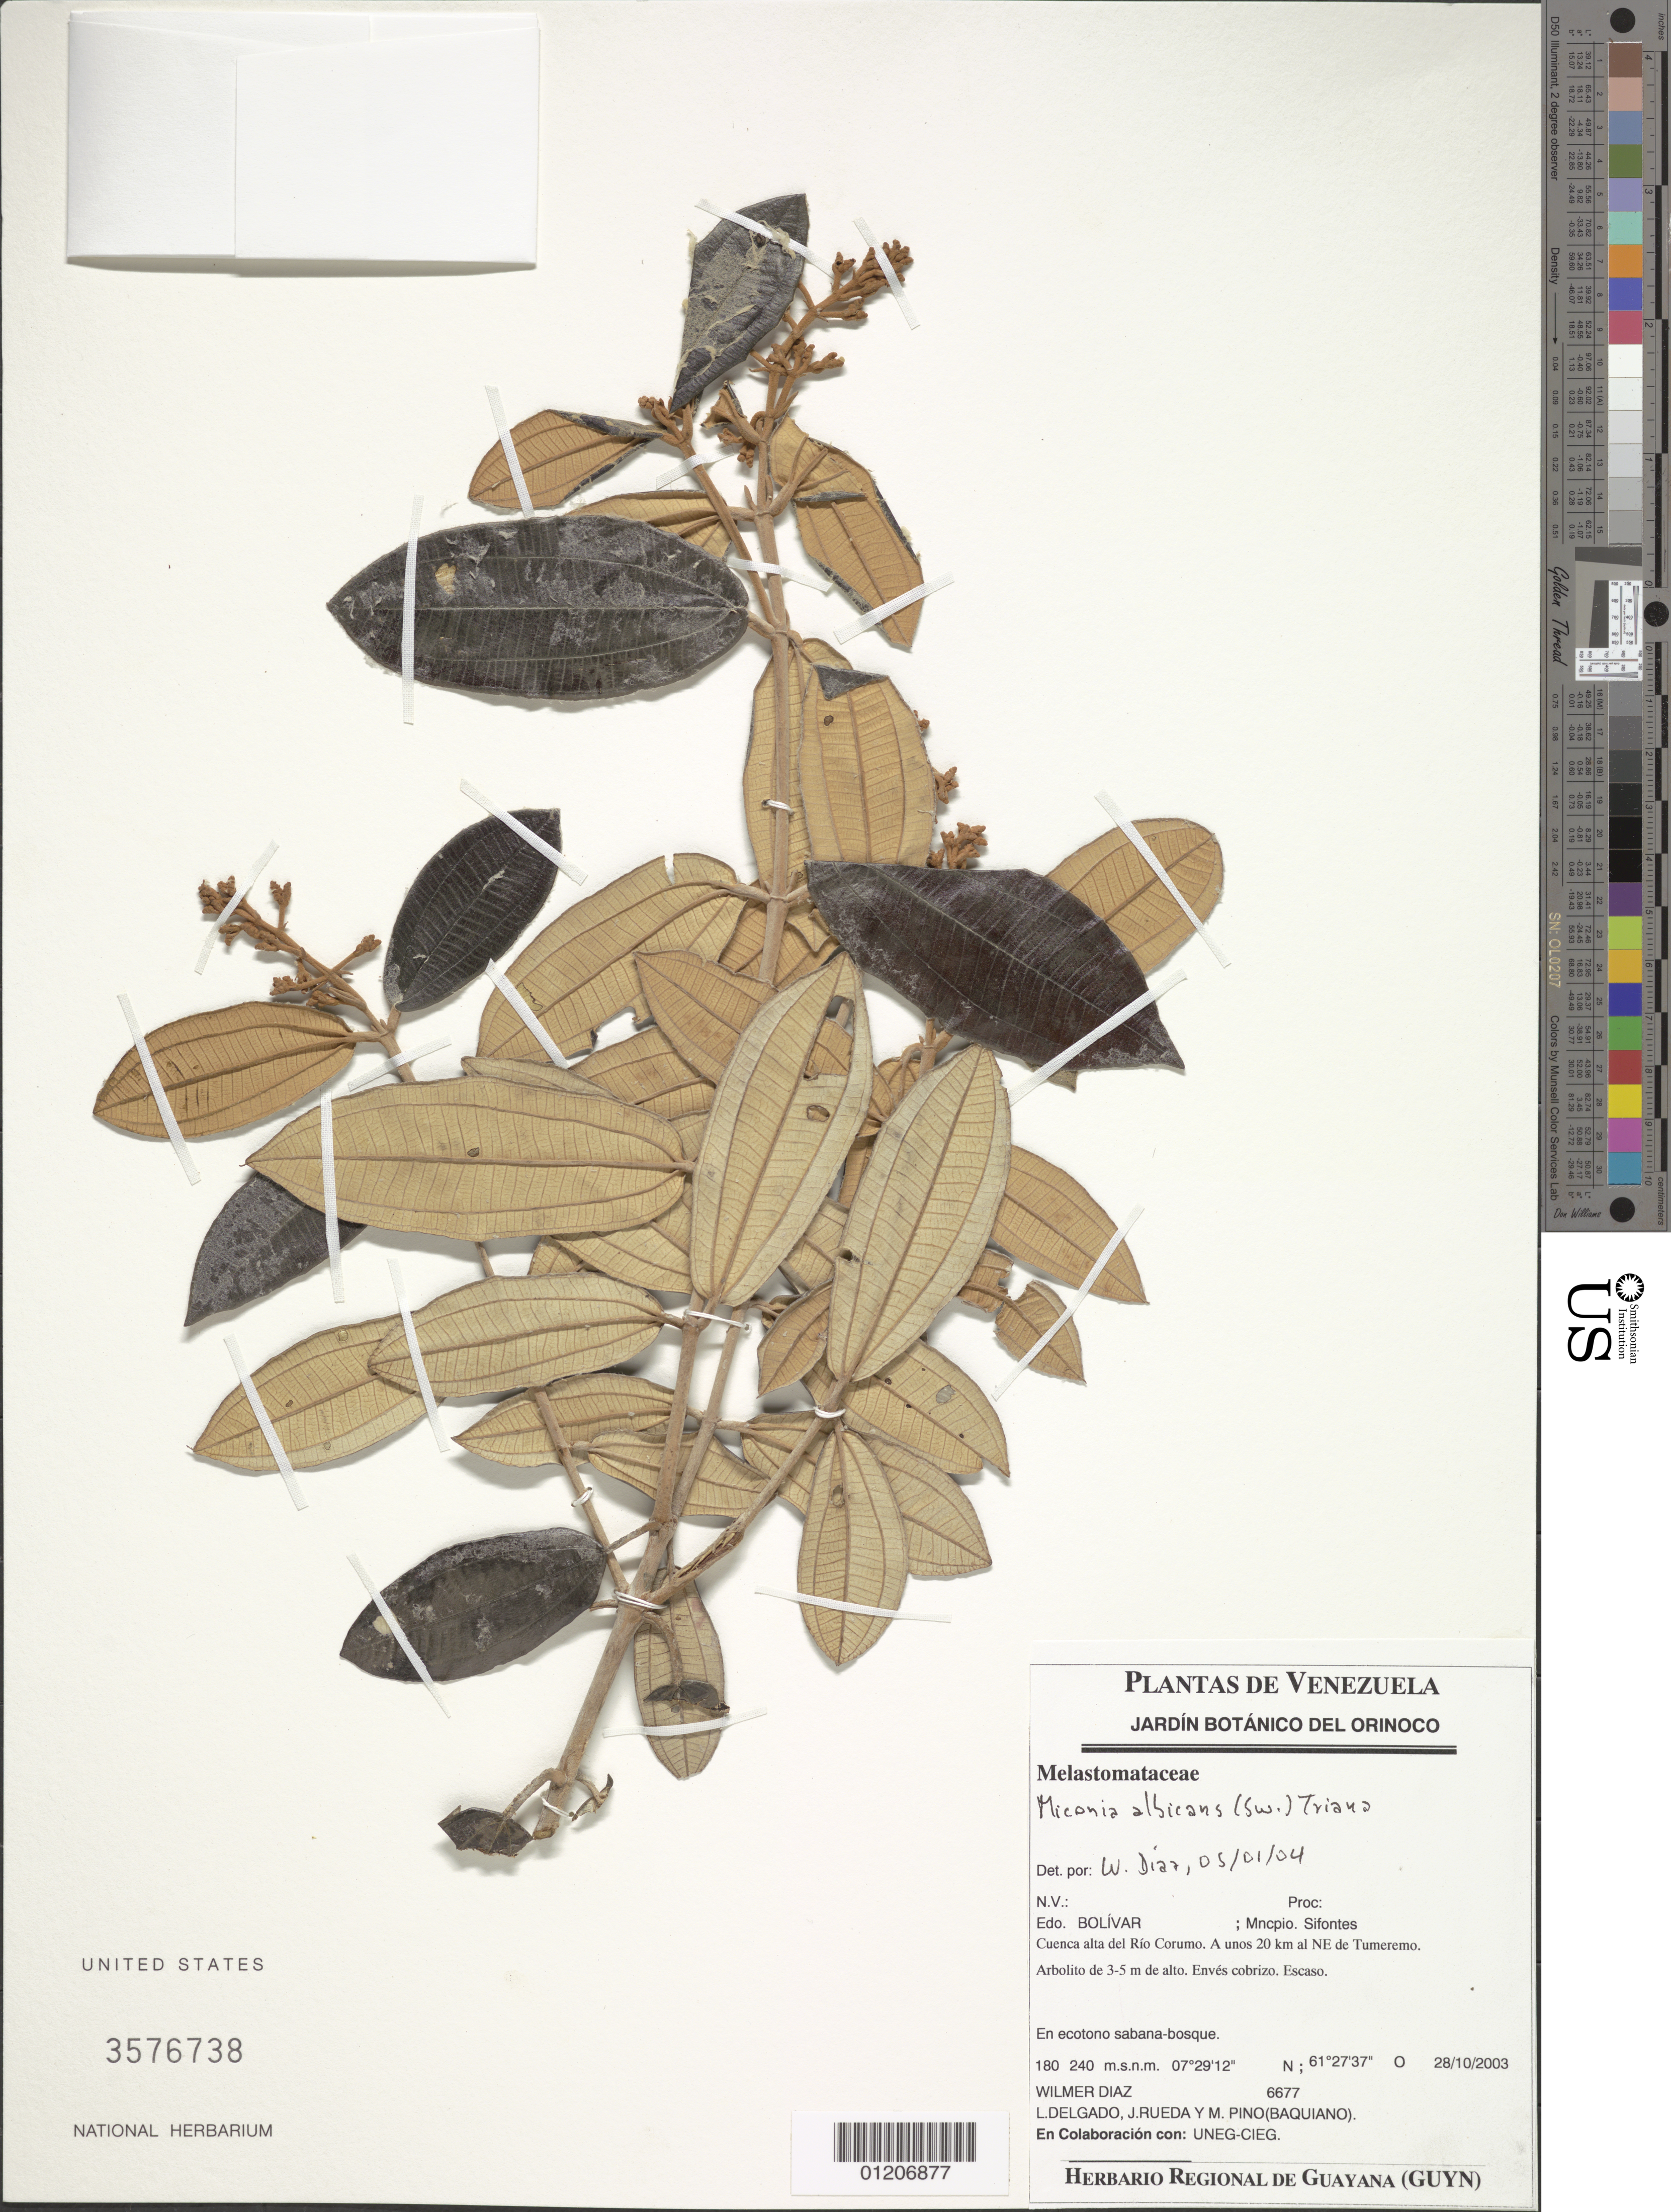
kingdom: Plantae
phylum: Tracheophyta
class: Magnoliopsida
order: Myrtales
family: Melastomataceae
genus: Miconia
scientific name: Miconia albicans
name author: (Sw.) Triana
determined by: Díaz P., Wilmer A.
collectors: W. Díaz P., L. Delgado V., J. Rueda & M. Pino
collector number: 6677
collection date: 2003-10-28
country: Venezuela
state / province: Bolívar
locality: Cunca alta del Rio Corumo. A unos 20 km al NE de Tumeremo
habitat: En ecotono sabana-bosque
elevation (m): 180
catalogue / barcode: US 3576738